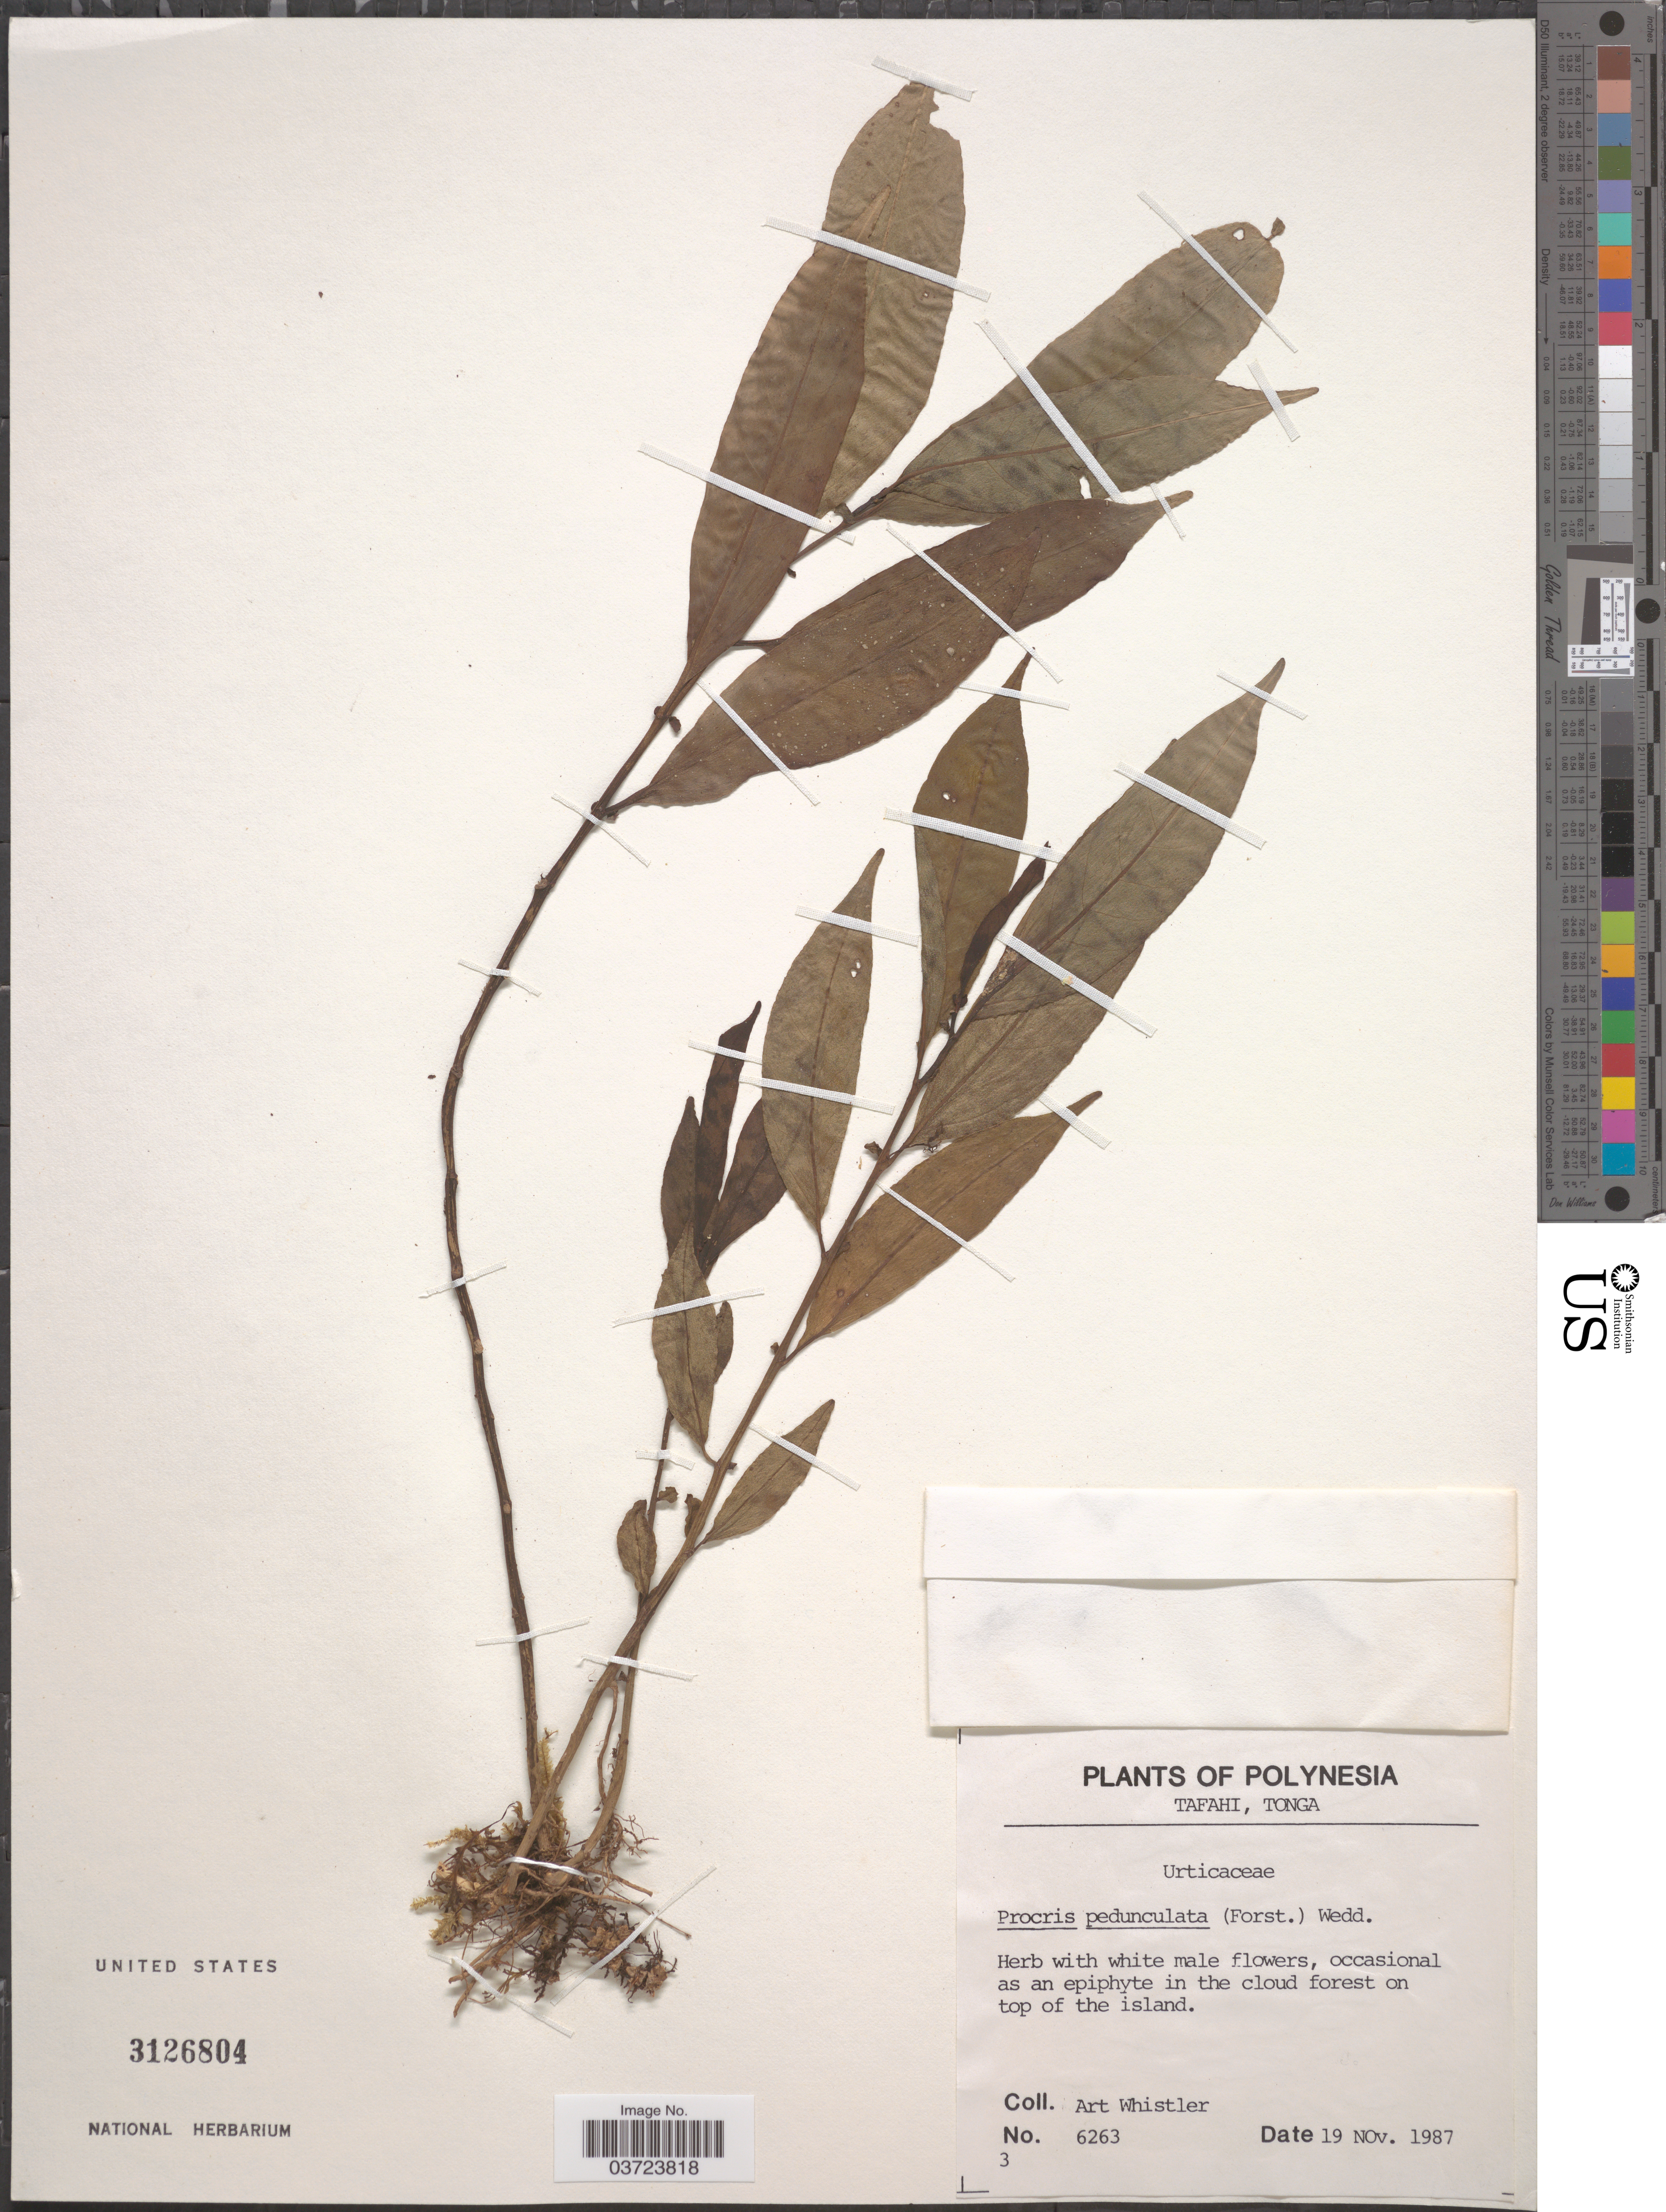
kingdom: Plantae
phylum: Tracheophyta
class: Magnoliopsida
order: Rosales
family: Urticaceae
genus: Procris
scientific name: Procris pedunculata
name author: (J.R. Forst. & G. Forst.) Wedd.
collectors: A. Whistler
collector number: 6263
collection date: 1987-11-19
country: Tonga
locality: Polynesia. Tafahi. In the cloud forest on top of the island.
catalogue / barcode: US 3126804